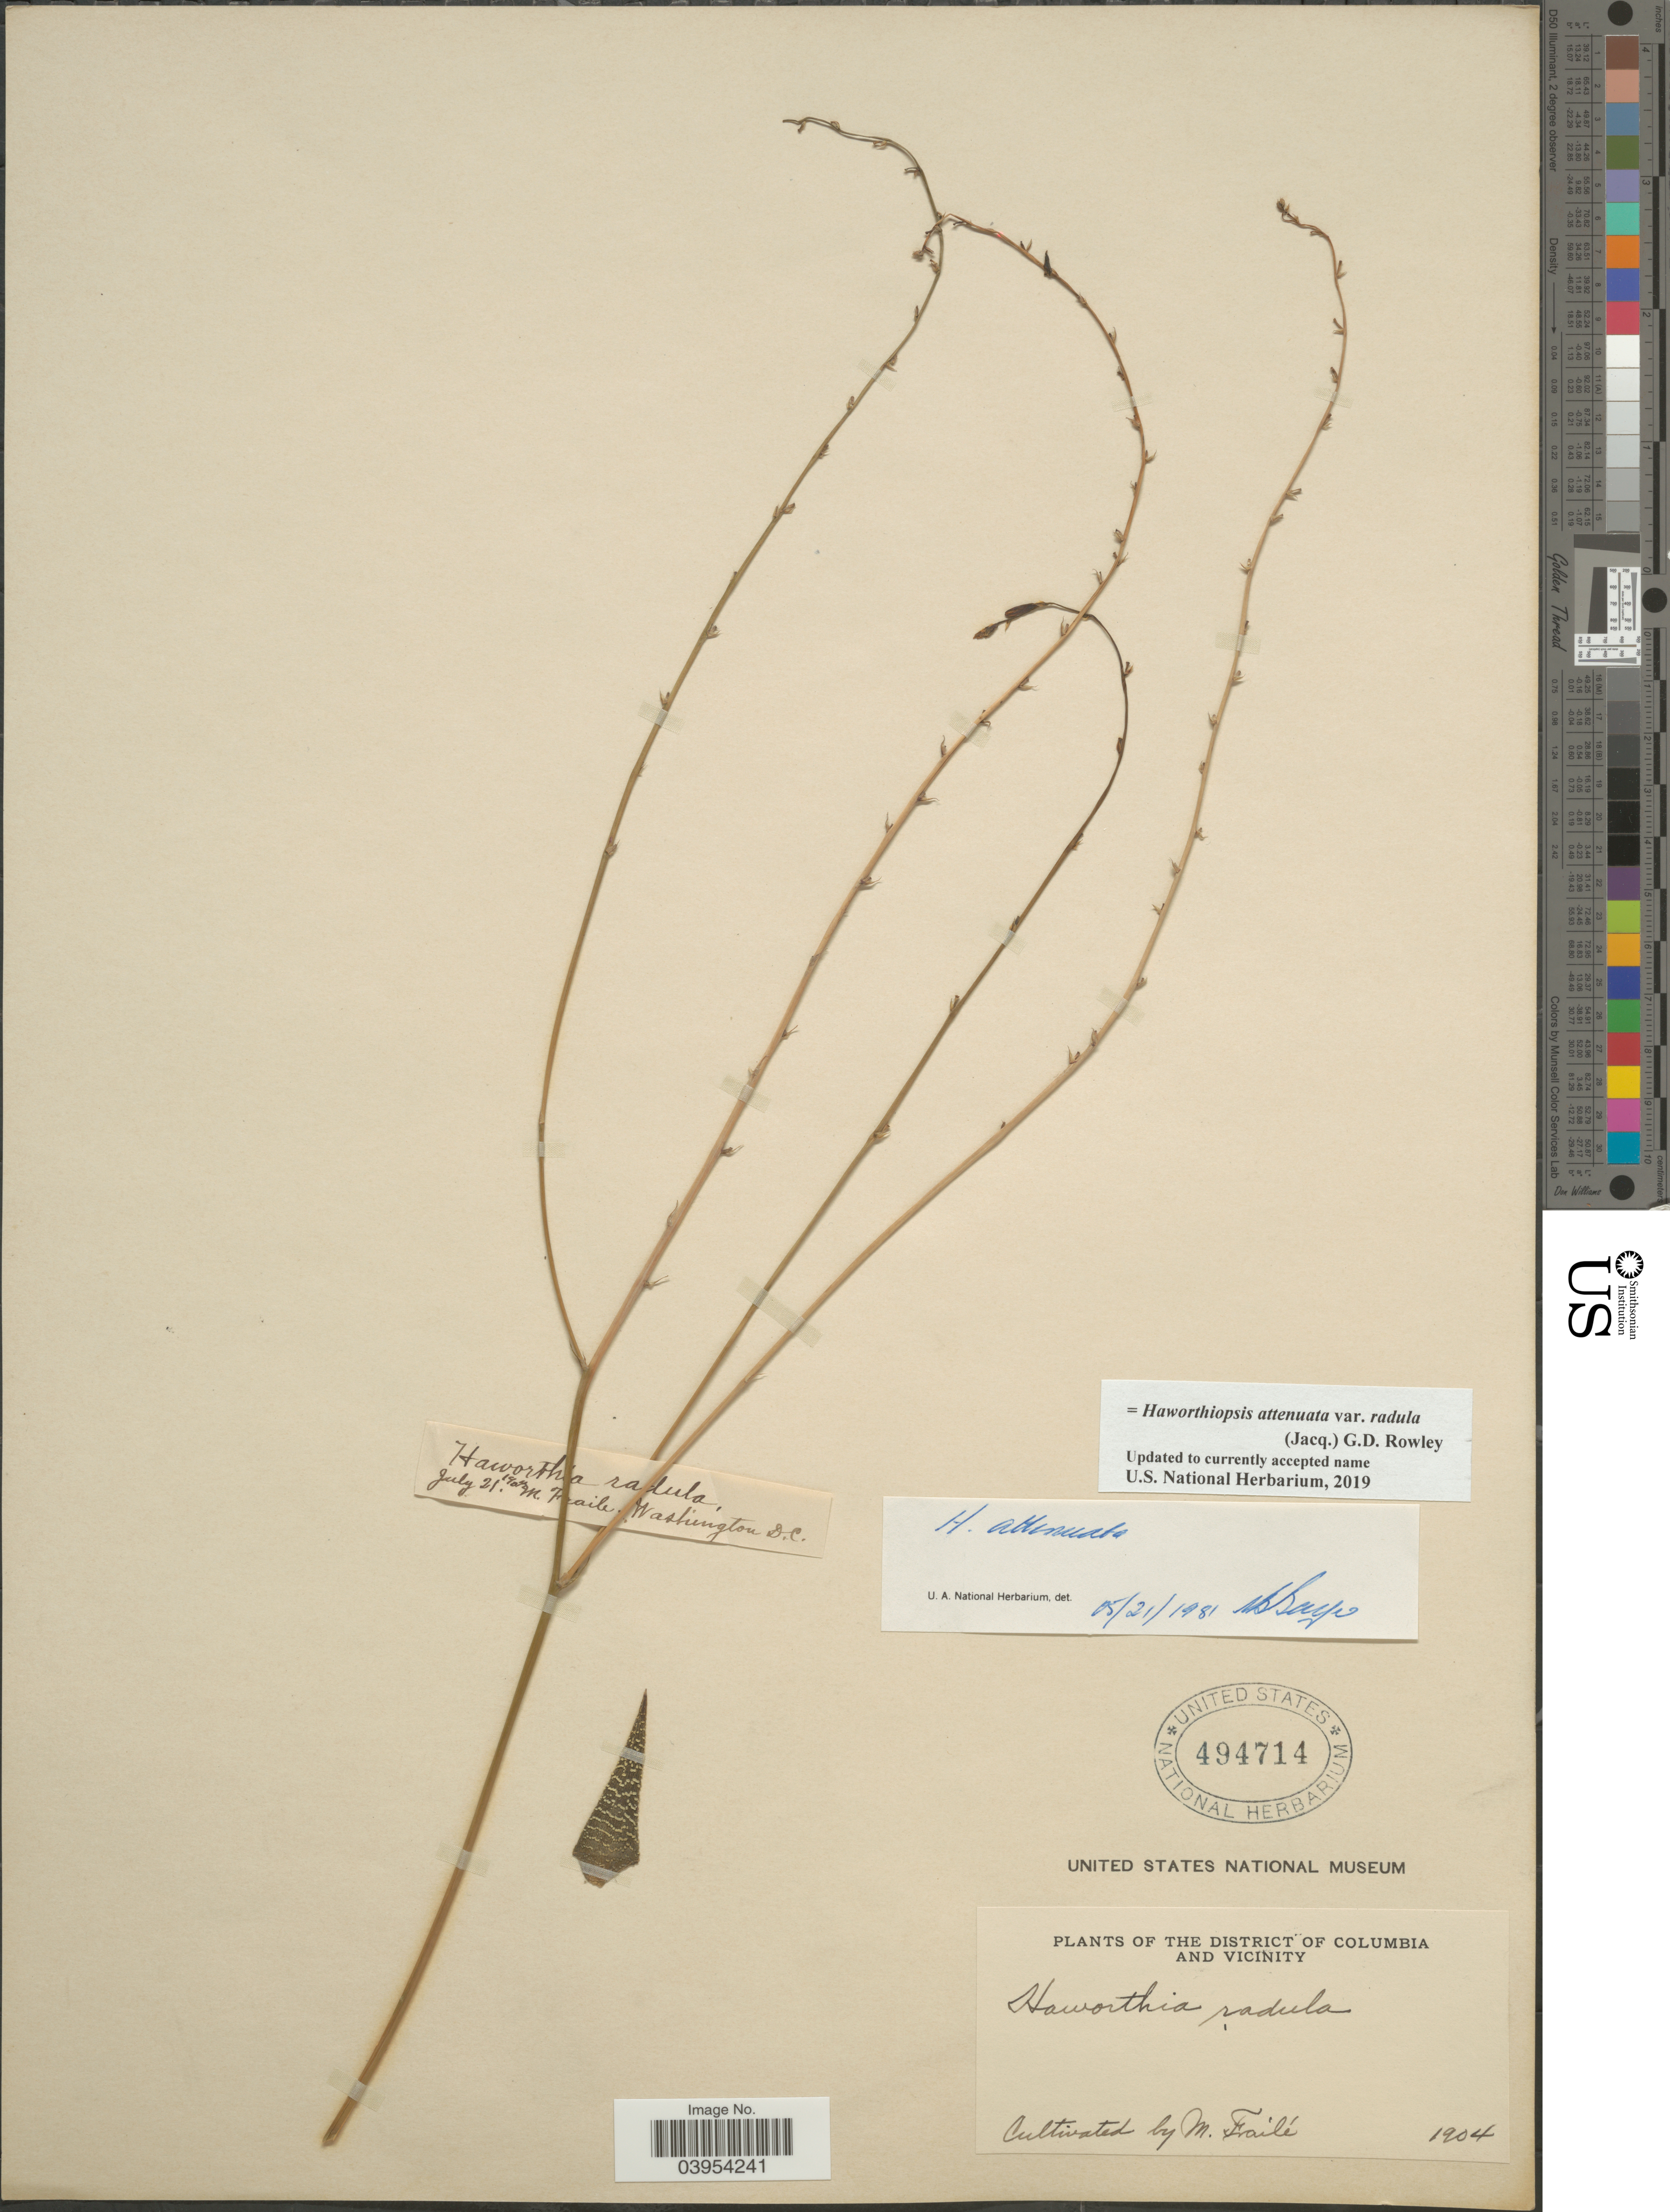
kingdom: Plantae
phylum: Tracheophyta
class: Liliopsida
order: Asparagales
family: Asphodelaceae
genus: Haworthiopsis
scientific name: Haworthiopsis attenuata var. radula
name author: (Jacq.) Breuer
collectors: M. Fraile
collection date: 1904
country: United States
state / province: District of Columbia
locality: The District of Columbia and Vicinity.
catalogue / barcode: US 494714